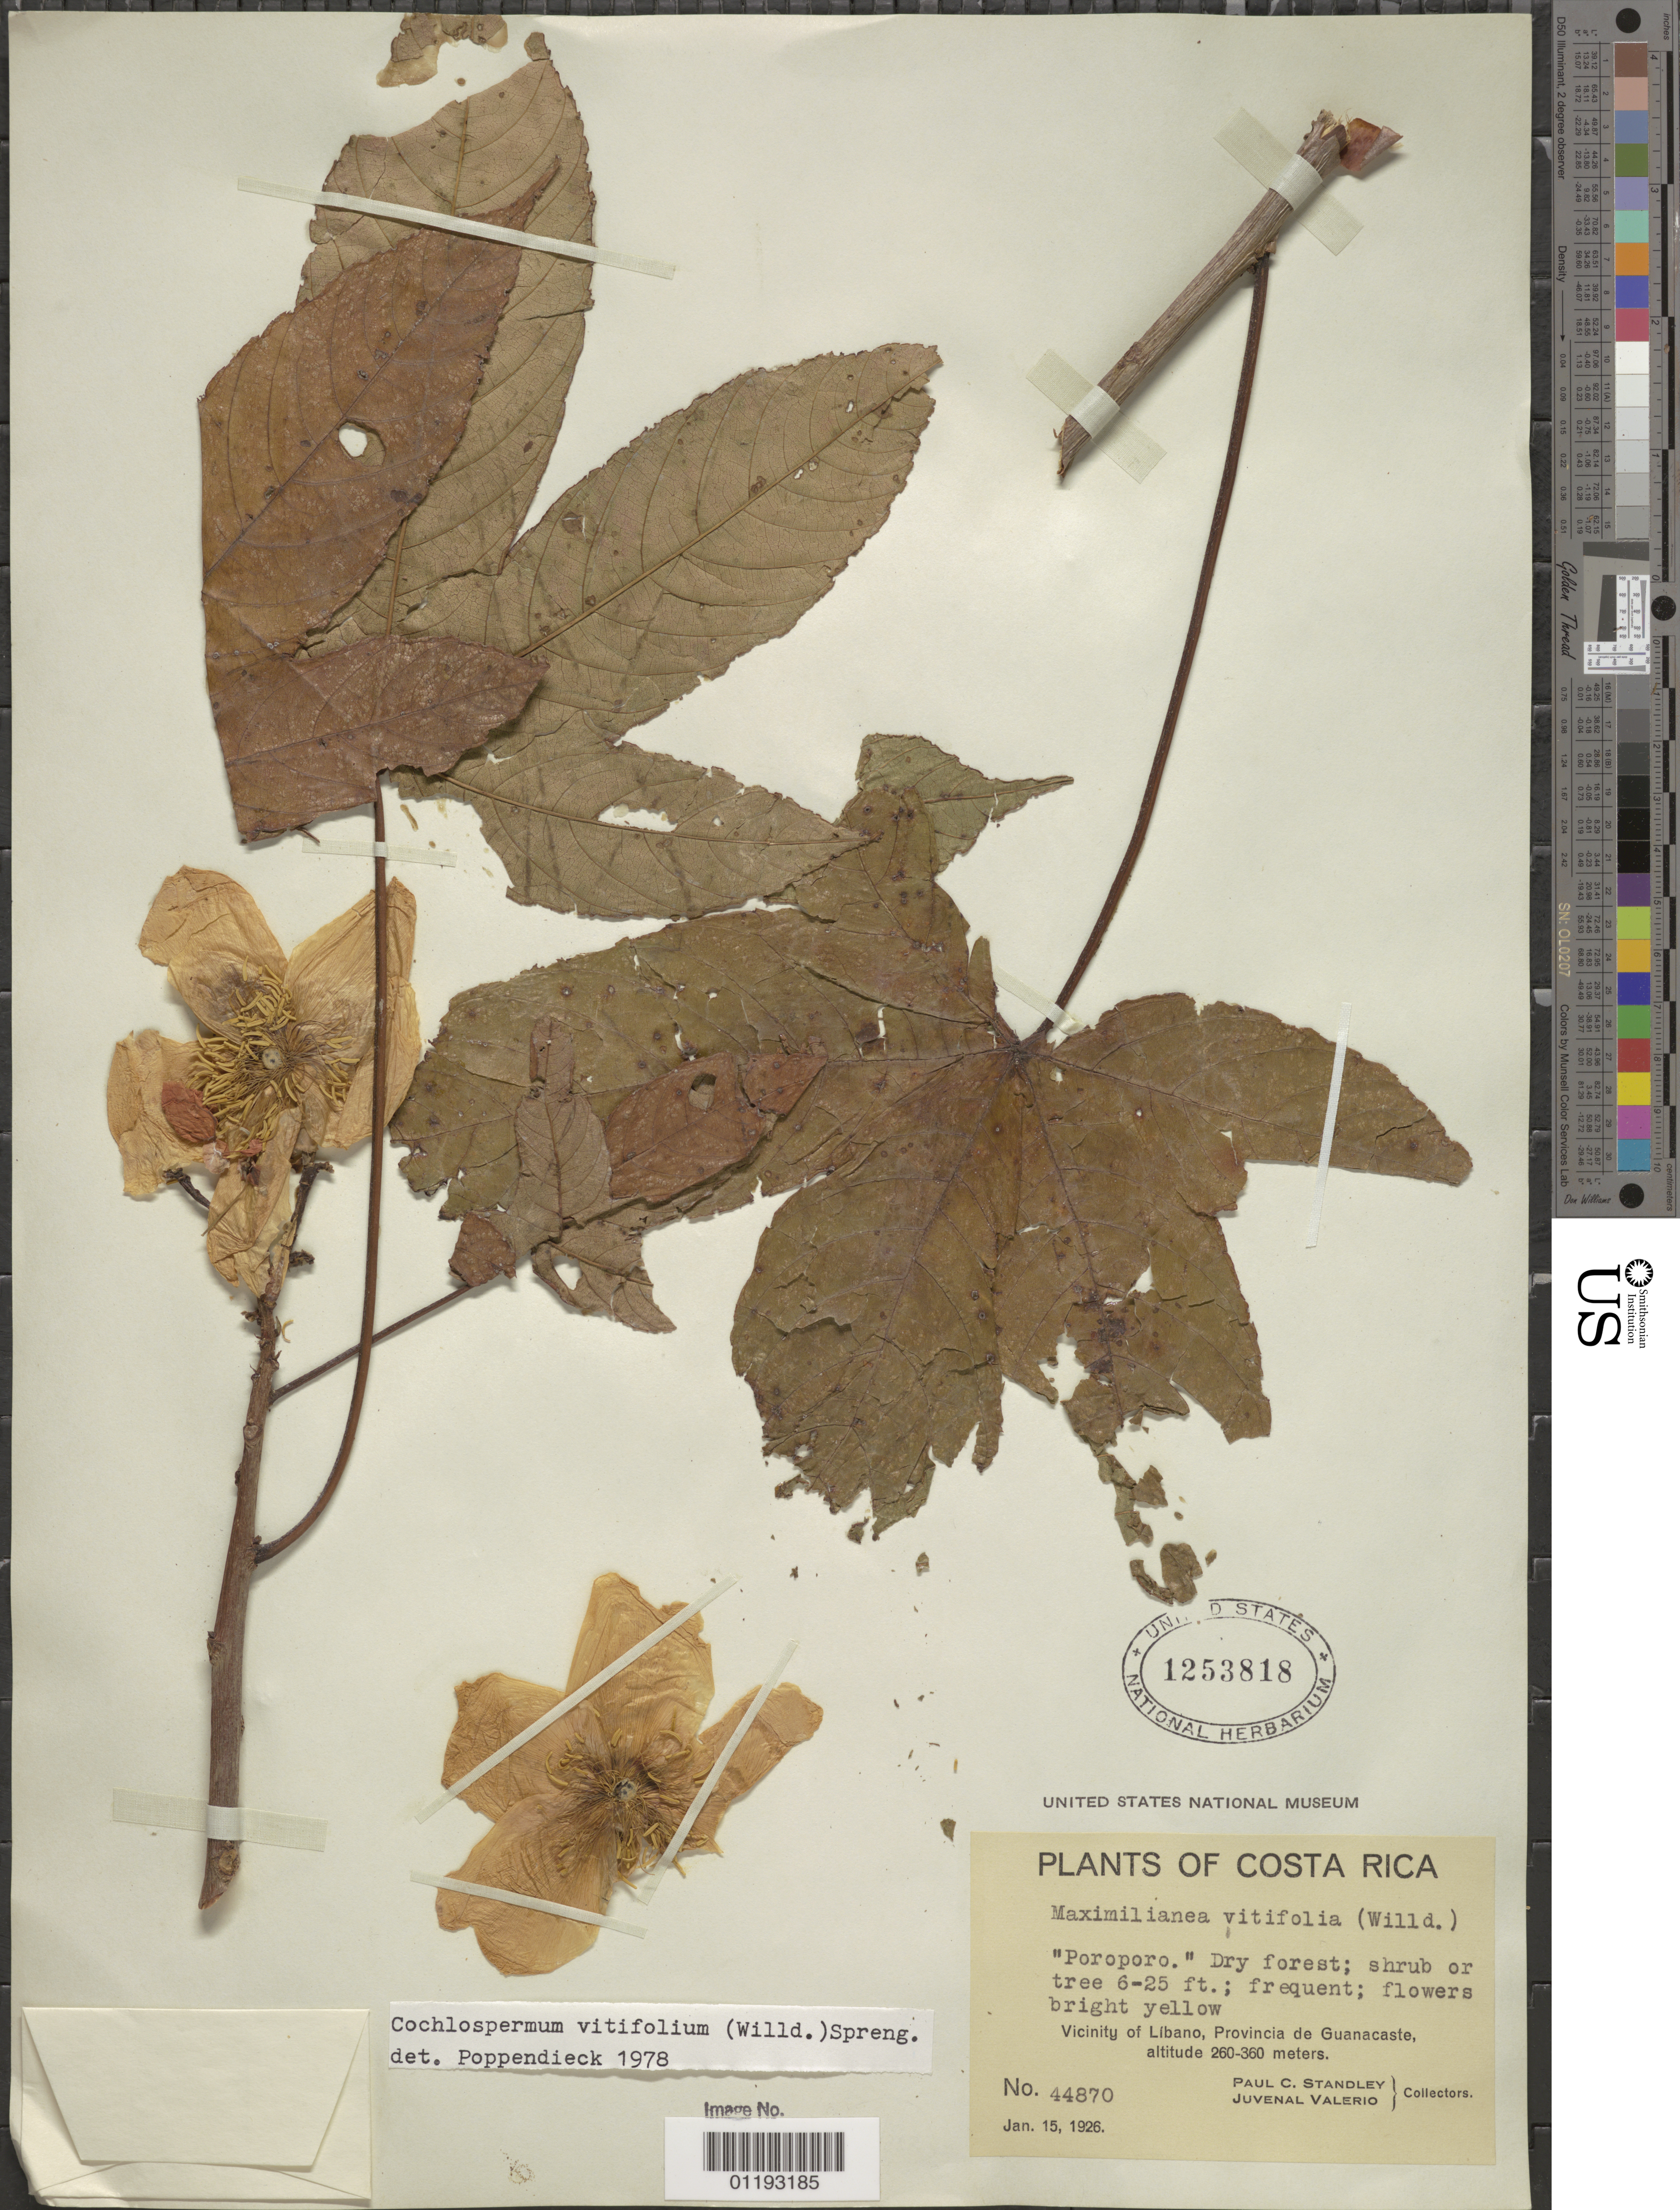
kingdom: Plantae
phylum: Tracheophyta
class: Magnoliopsida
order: Malvales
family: Cochlospermaceae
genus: Cochlospermum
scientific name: Cochlospermum vitifolium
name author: (Willd.) Spreng.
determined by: Poppendieck, H.-H., (HBG), Institut fur Allgemeine Botanik und Botanischer Garten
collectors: P. C. Standley & J. Valerio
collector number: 44870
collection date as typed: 15 Jan 1926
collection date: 1926-01-15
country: Costa Rica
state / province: Guanacaste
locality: Vicinity of Libano.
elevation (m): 260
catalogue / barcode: US 1253818